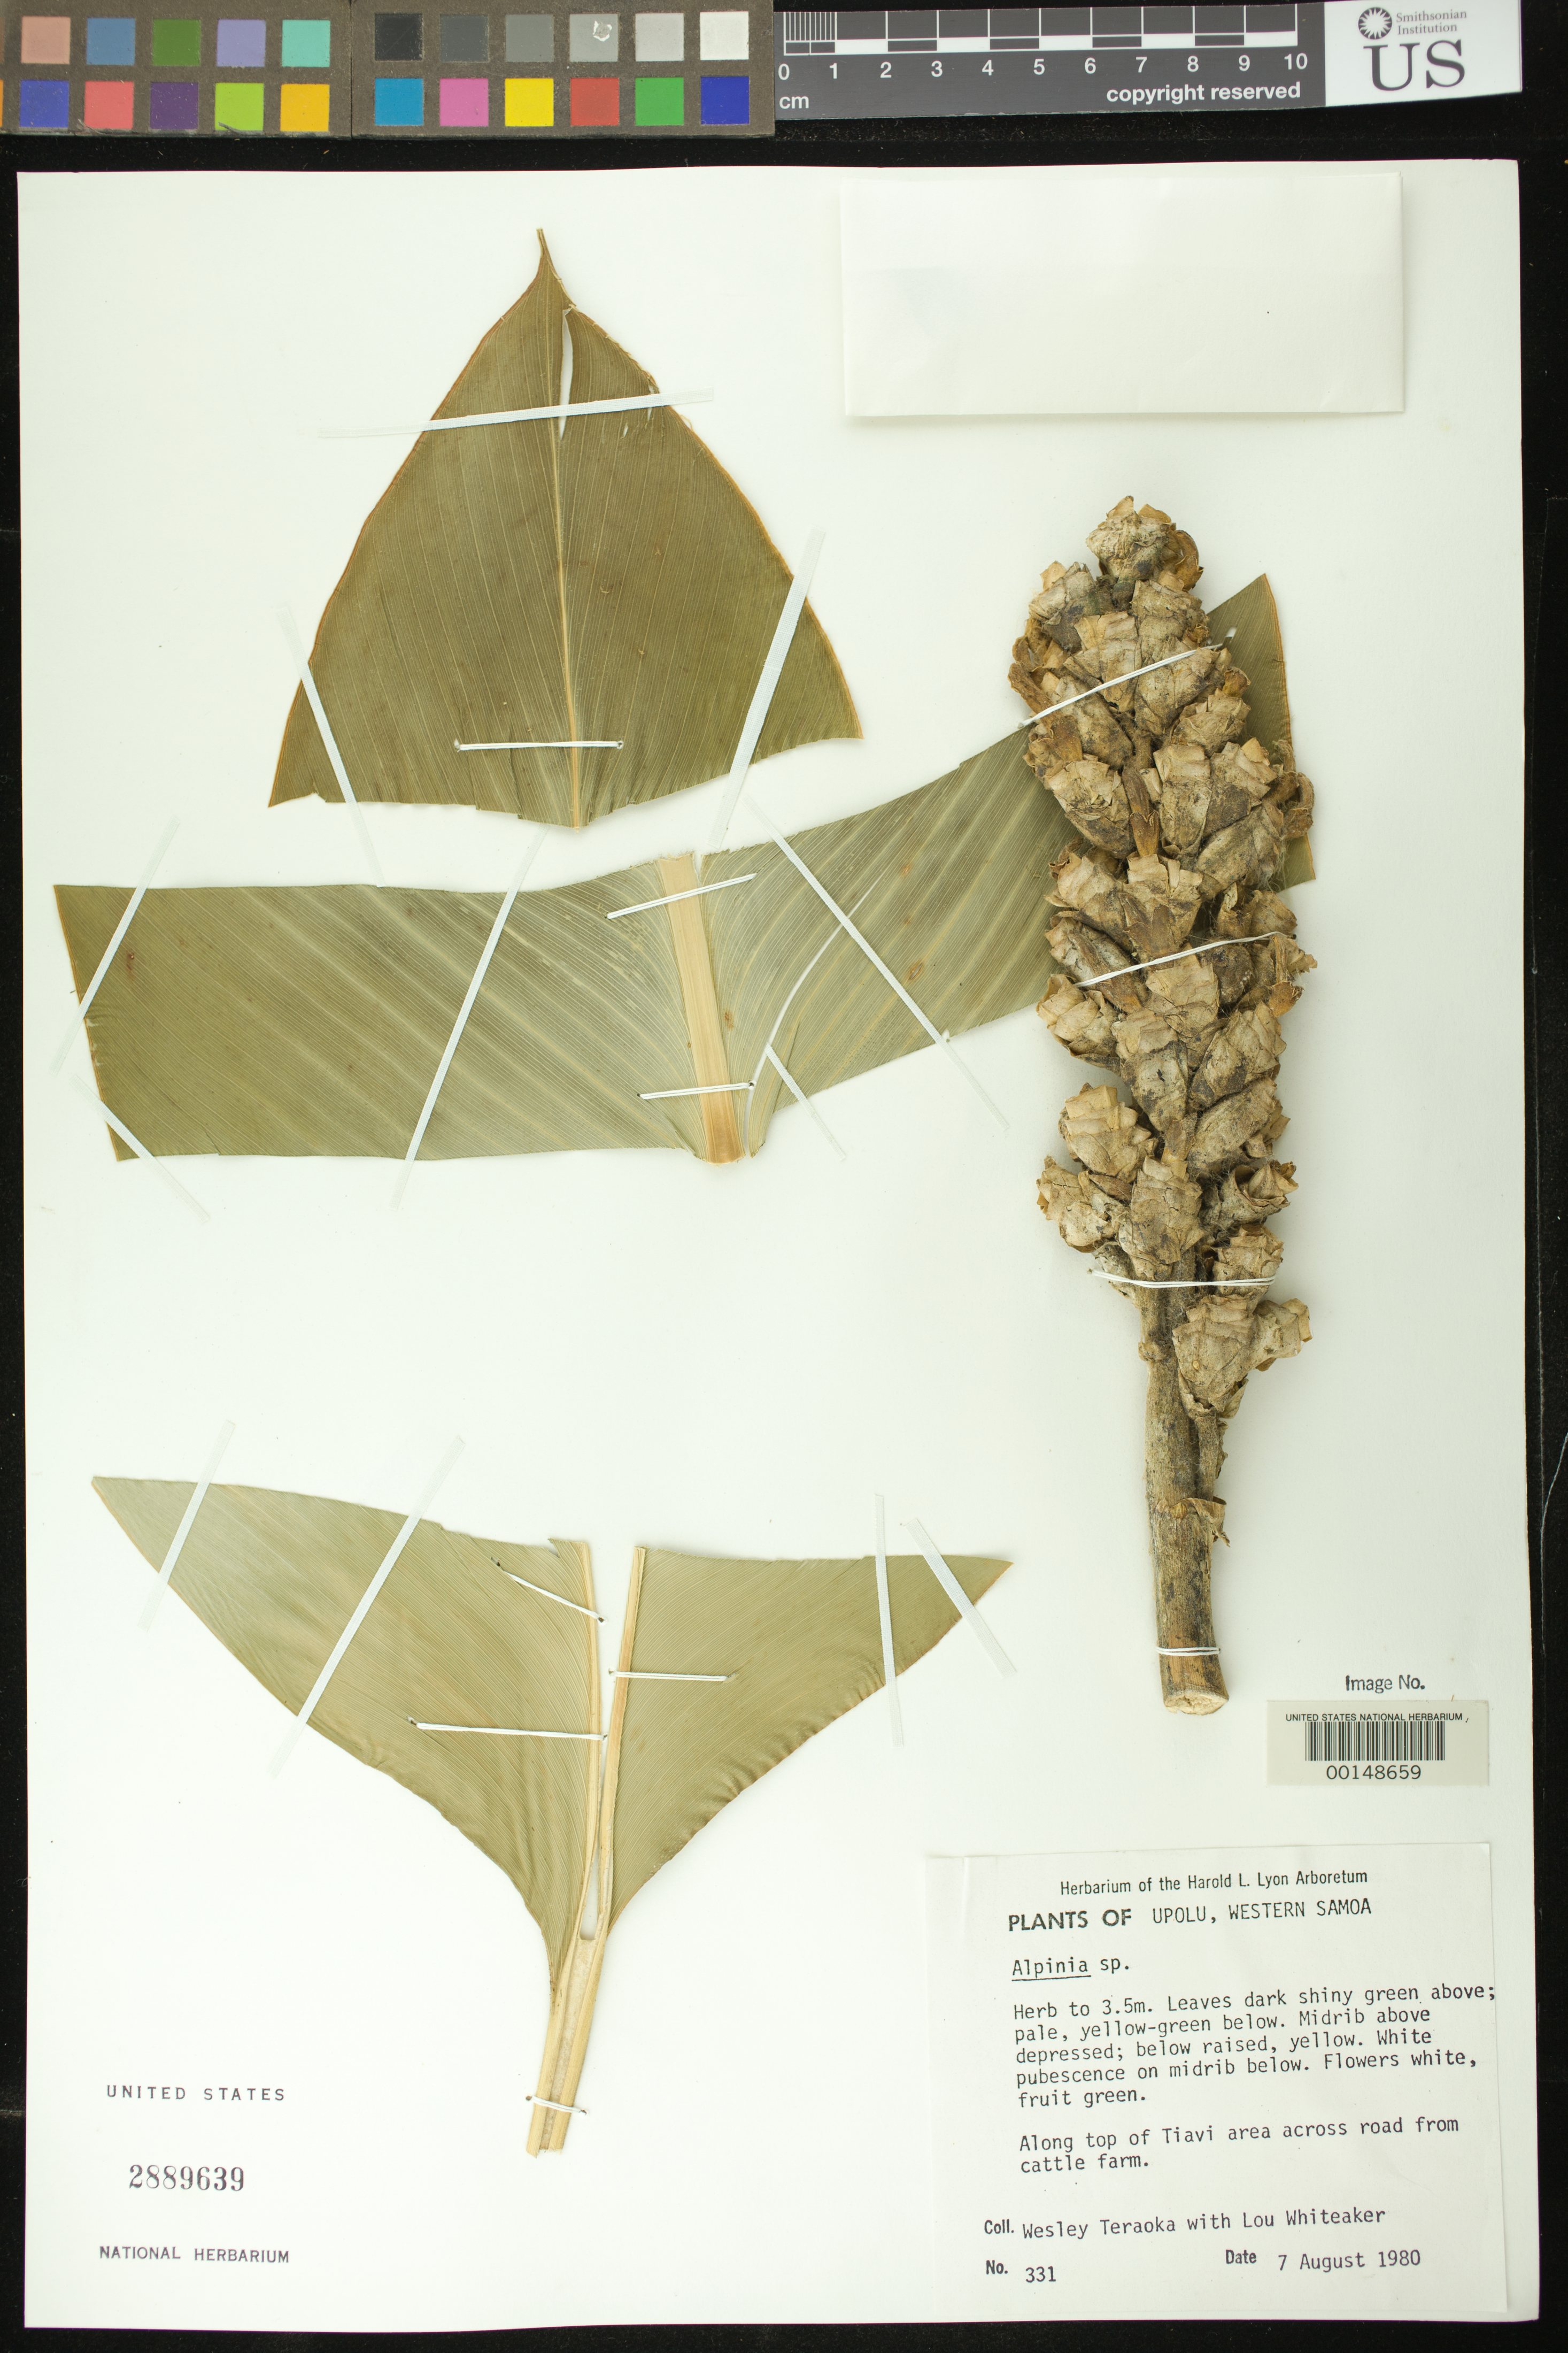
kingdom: Plantae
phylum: Tracheophyta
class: Liliopsida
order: Zingiberales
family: Zingiberaceae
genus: Alpinia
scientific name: Alpinia sp.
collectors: W. Teraoka & L. Whiteaker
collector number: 331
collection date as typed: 07 Aug 1980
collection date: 1980-08-07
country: Samoa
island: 'Upolu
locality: Along top of tiavi area across road from cattle farm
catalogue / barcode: US 2889639